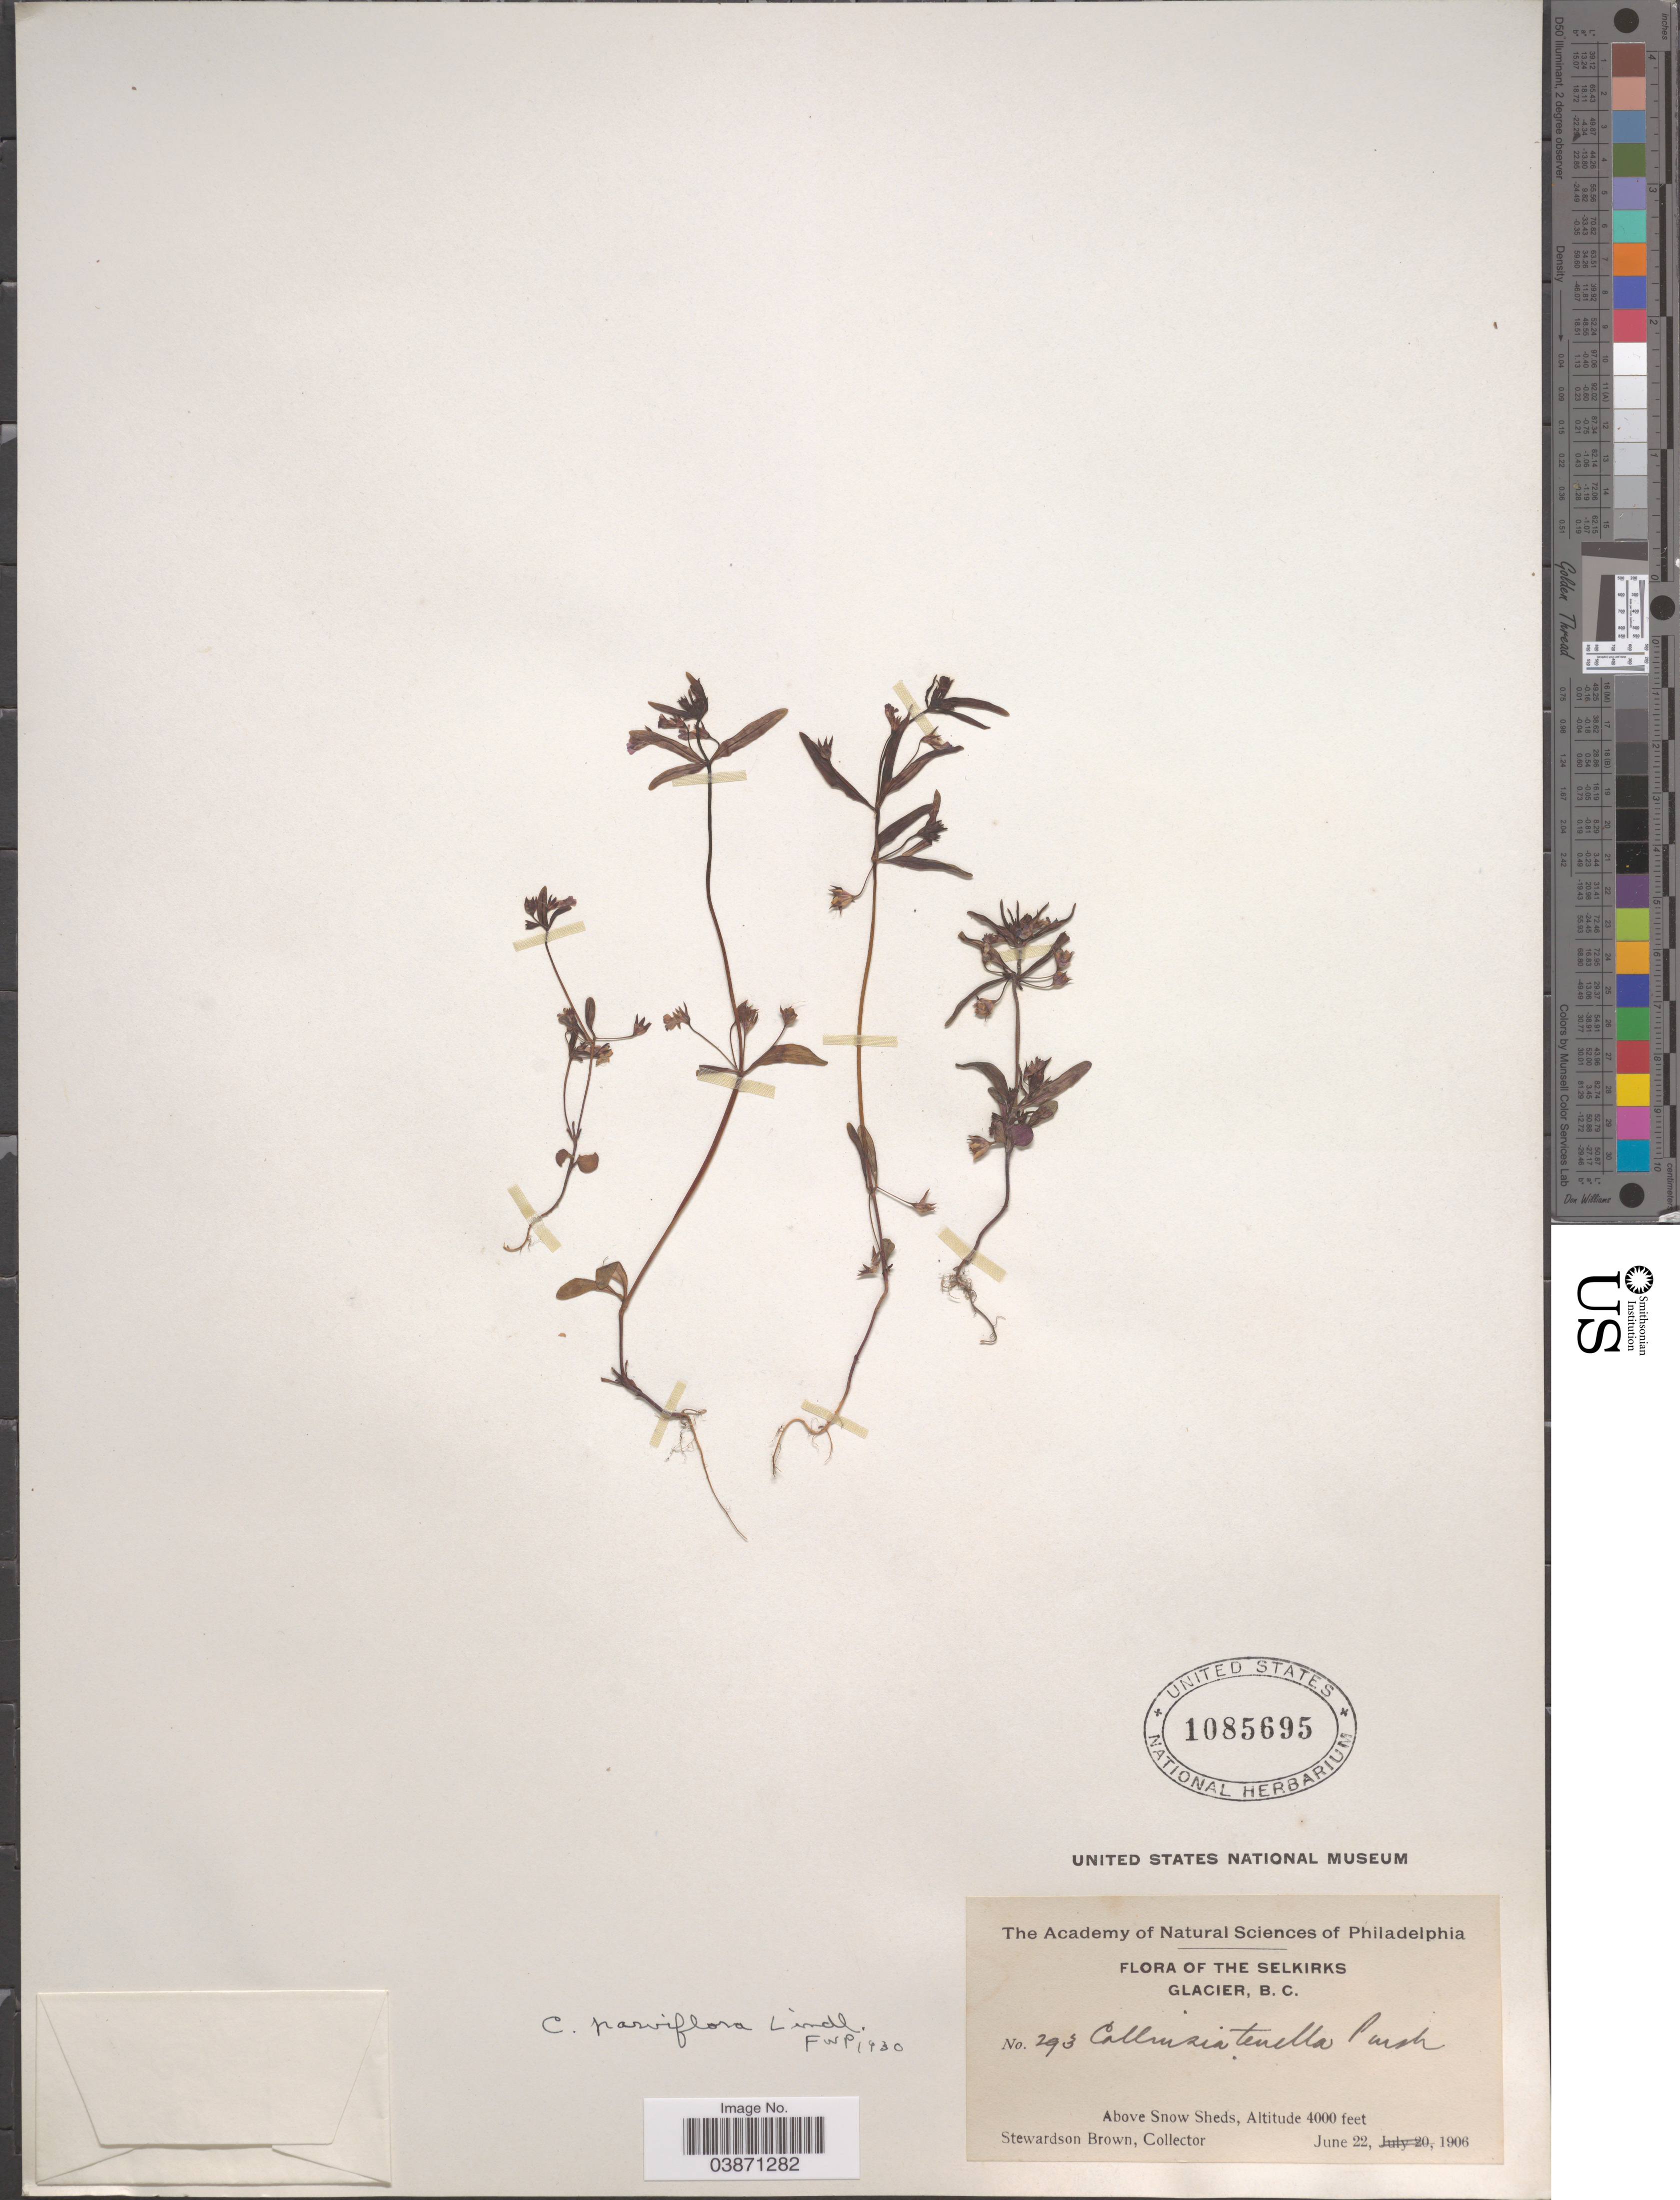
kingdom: Plantae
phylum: Tracheophyta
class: Magnoliopsida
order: Lamiales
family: Plantaginaceae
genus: Collinsia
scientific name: Collinsia parviflora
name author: Douglas ex Lindl.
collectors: S. Brown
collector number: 293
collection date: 1906-06-22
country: Canada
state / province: British Columbia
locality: The Selkirks. Glacier. Above Snow Sheds.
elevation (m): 1219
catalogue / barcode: US 1085695